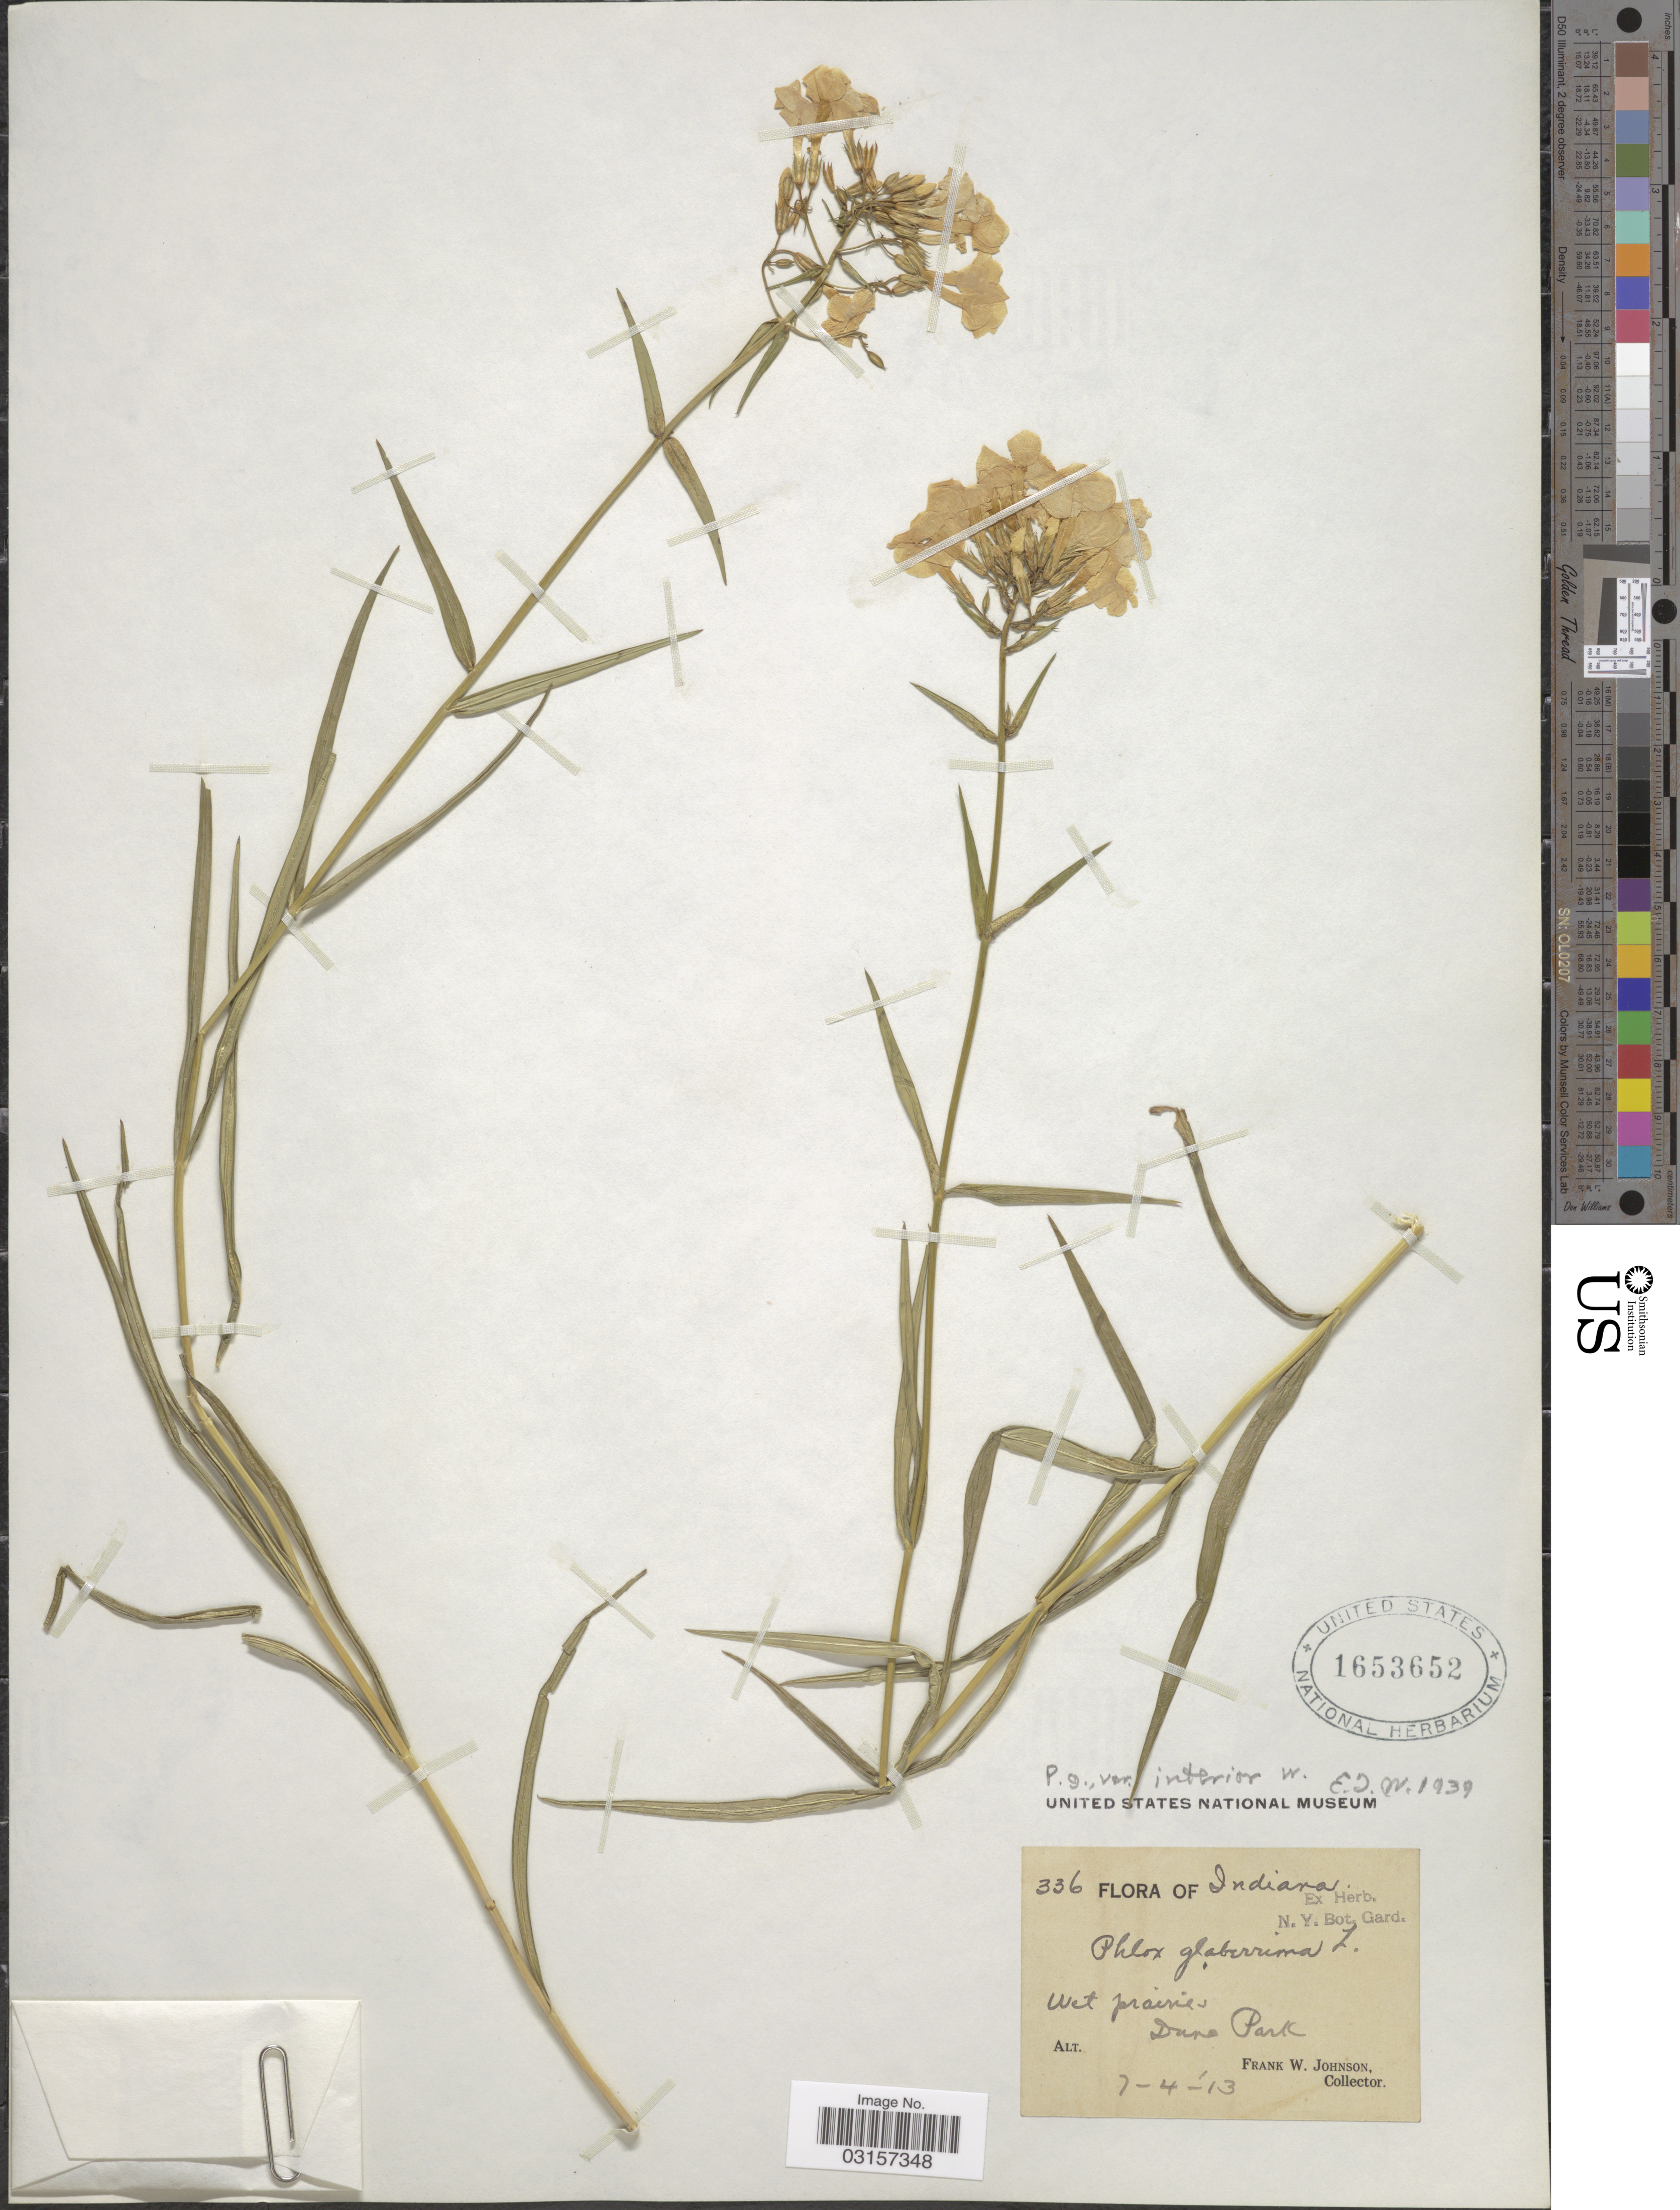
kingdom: Plantae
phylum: Tracheophyta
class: Magnoliopsida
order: Ericales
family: Polemoniaceae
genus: Phlox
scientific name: Phlox glaberrima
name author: L.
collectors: F. W. Johnson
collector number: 336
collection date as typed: Transcribed d/m/y: 7/4/13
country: United States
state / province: Indiana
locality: Wet prairie, Dune Park.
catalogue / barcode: US 1653652